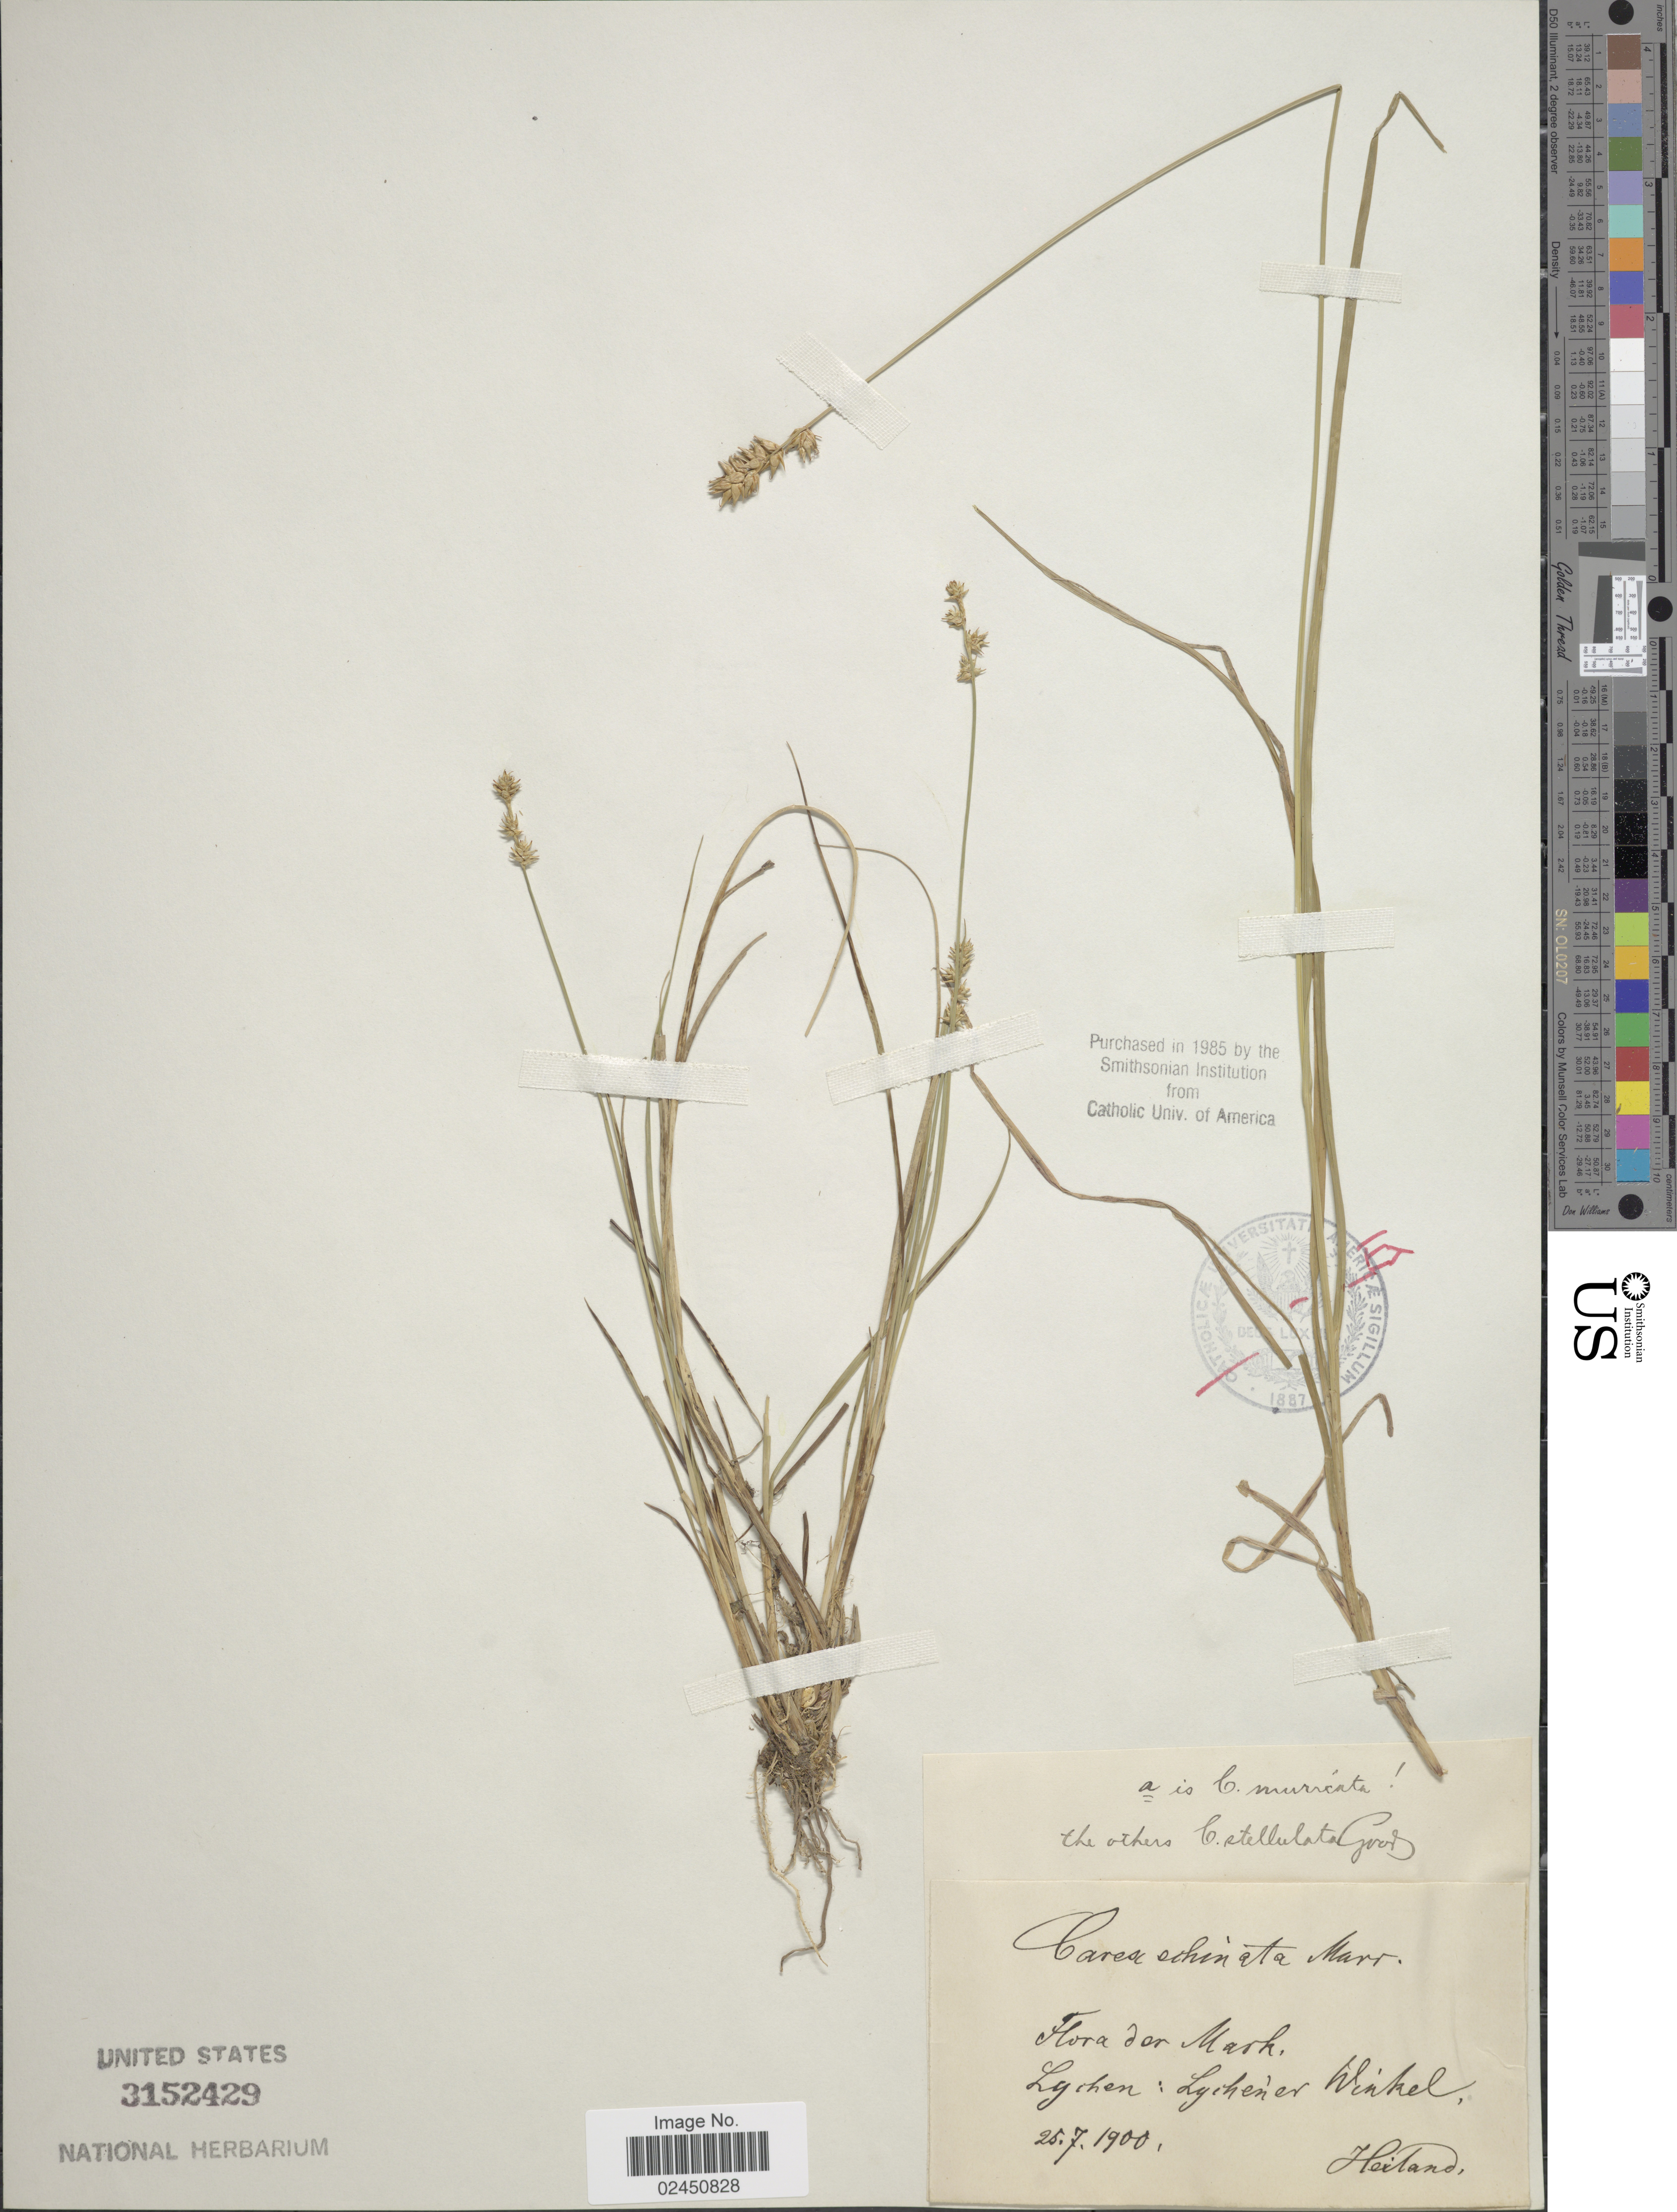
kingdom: Plantae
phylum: Tracheophyta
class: Liliopsida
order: Poales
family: Cyperaceae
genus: Carex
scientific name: Carex muricata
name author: L.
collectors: -. Heiland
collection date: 1900-07-25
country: Germany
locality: Mark, Lychen, Lychener Winkel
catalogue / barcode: US 3152429